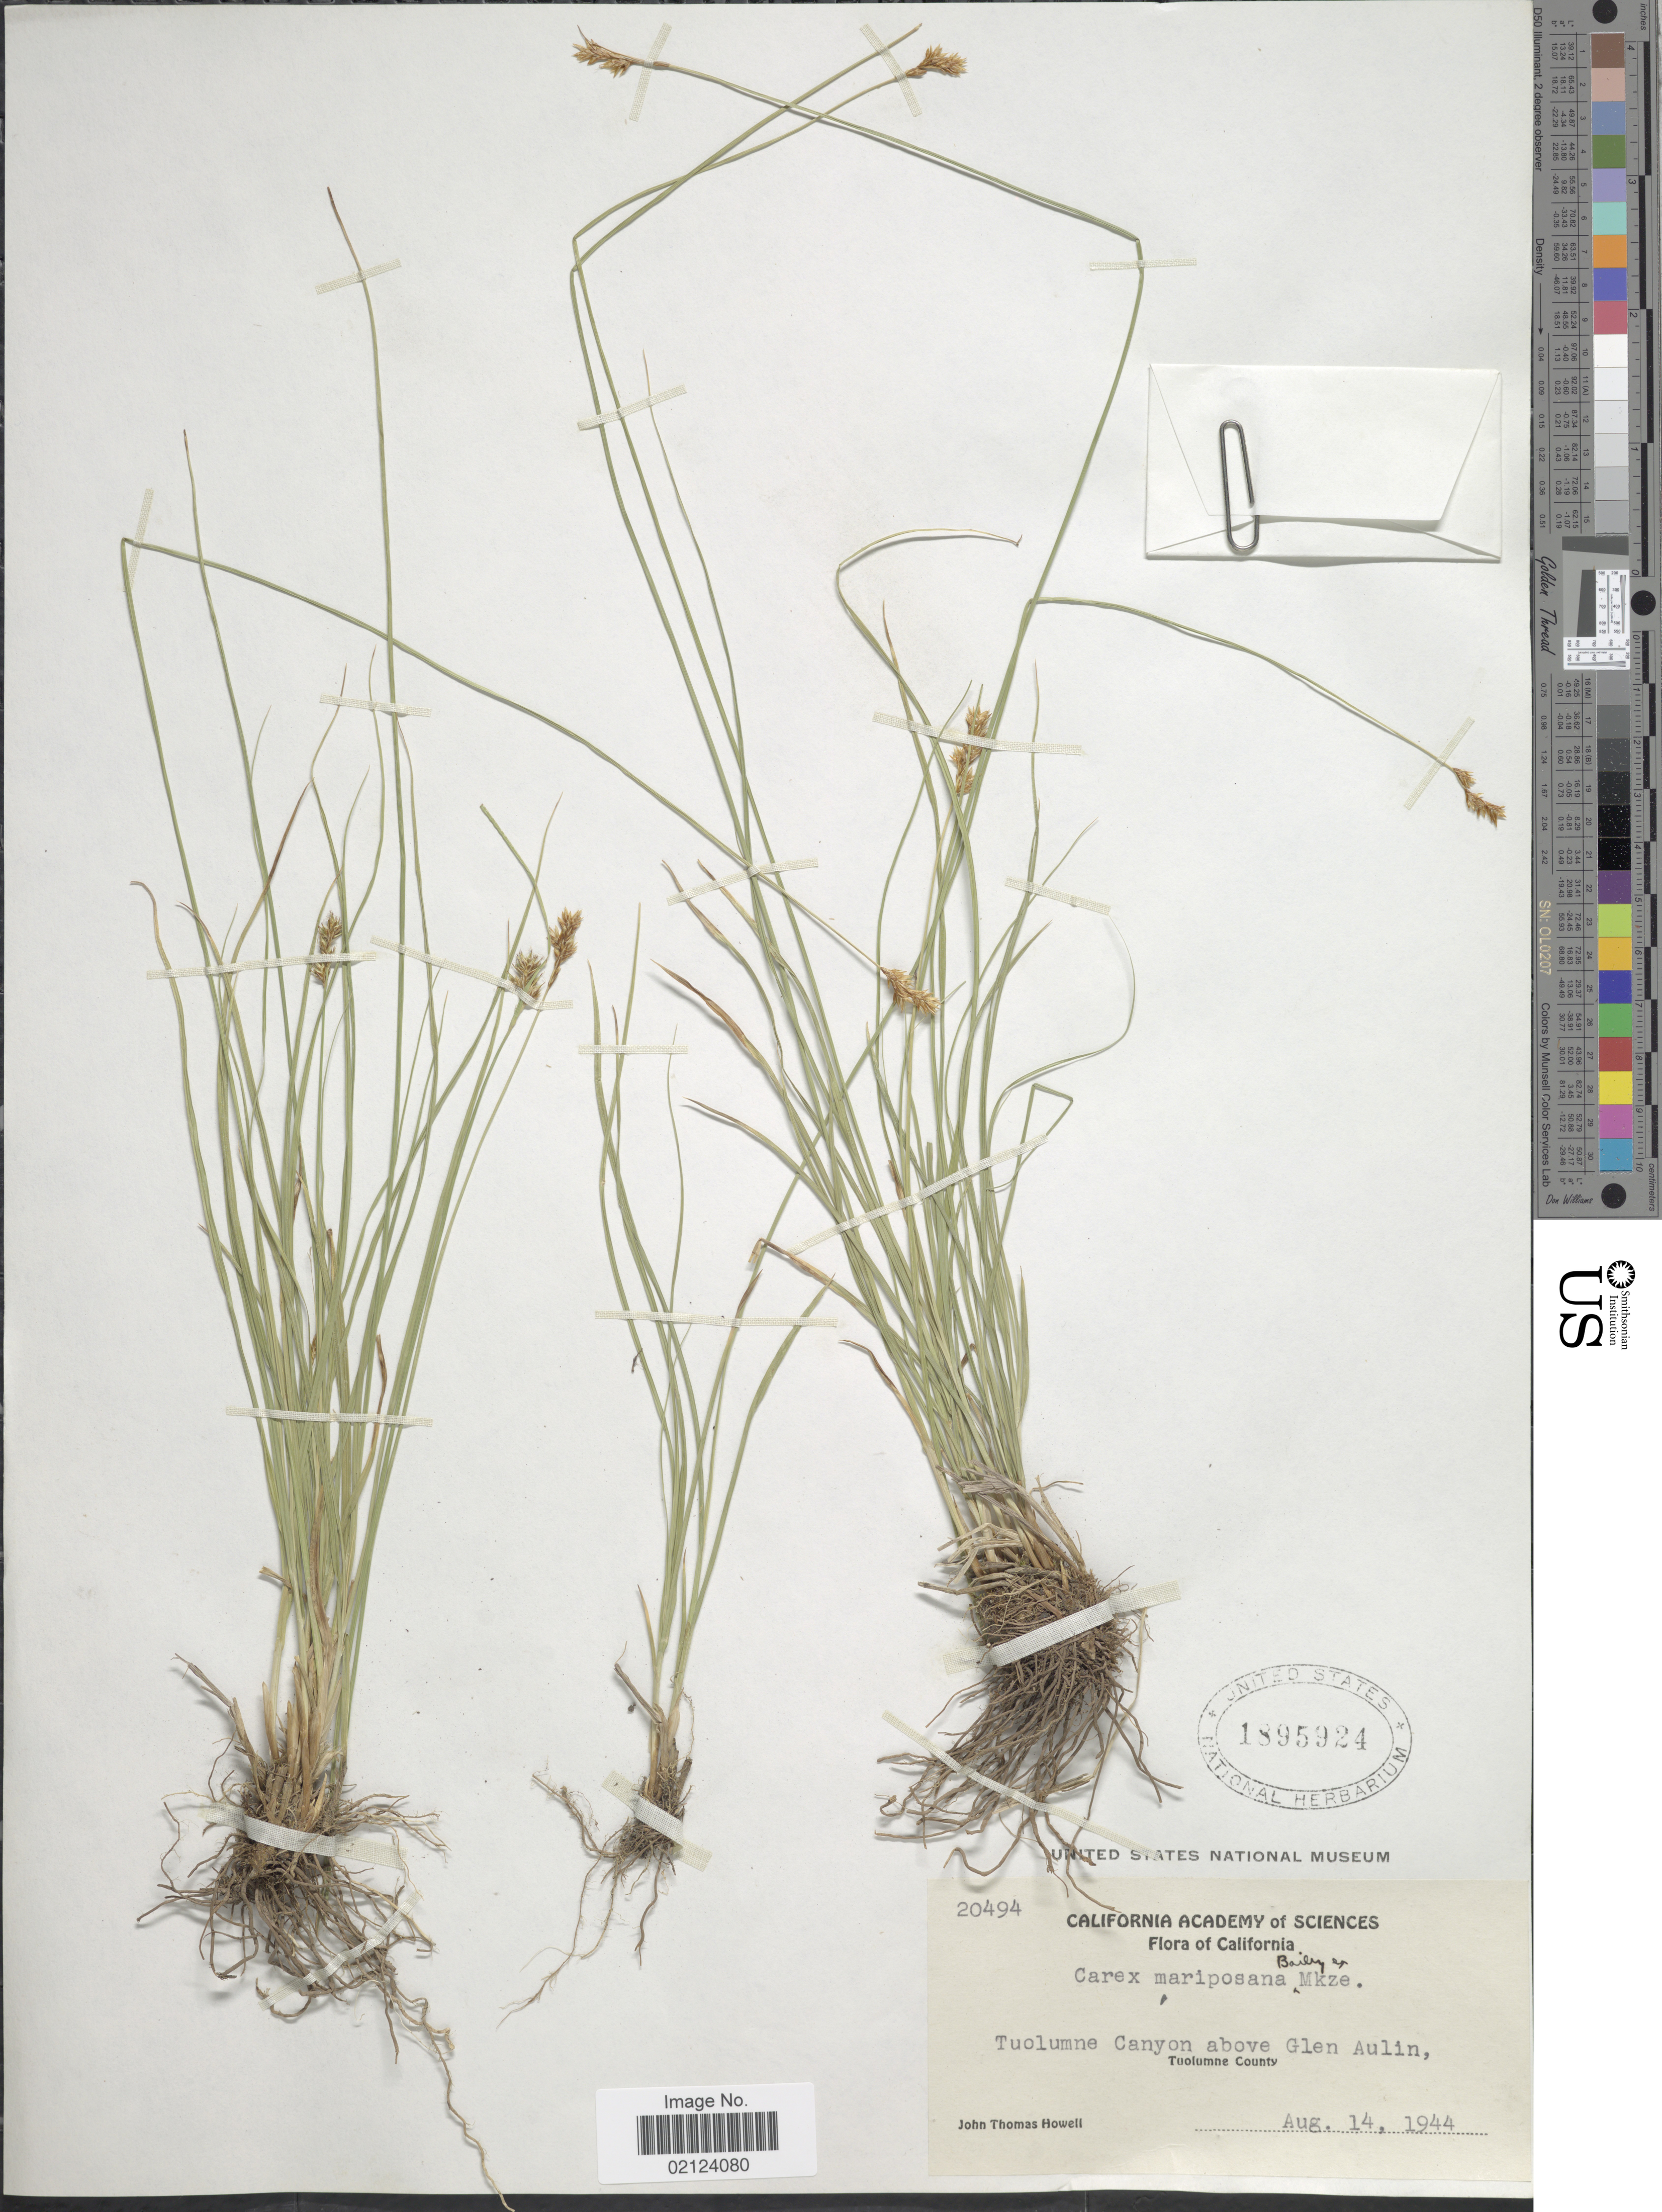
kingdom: Plantae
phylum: Tracheophyta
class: Liliopsida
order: Poales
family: Cyperaceae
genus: Carex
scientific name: Carex mariposana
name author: L.H. Bailey ex Mack.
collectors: J. T. Howell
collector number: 20494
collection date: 1944-08-14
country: United States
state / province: California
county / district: Tuolumne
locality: Tuolumne Canyon above Glen Aulin, Tuolumne County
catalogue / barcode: US 1895924